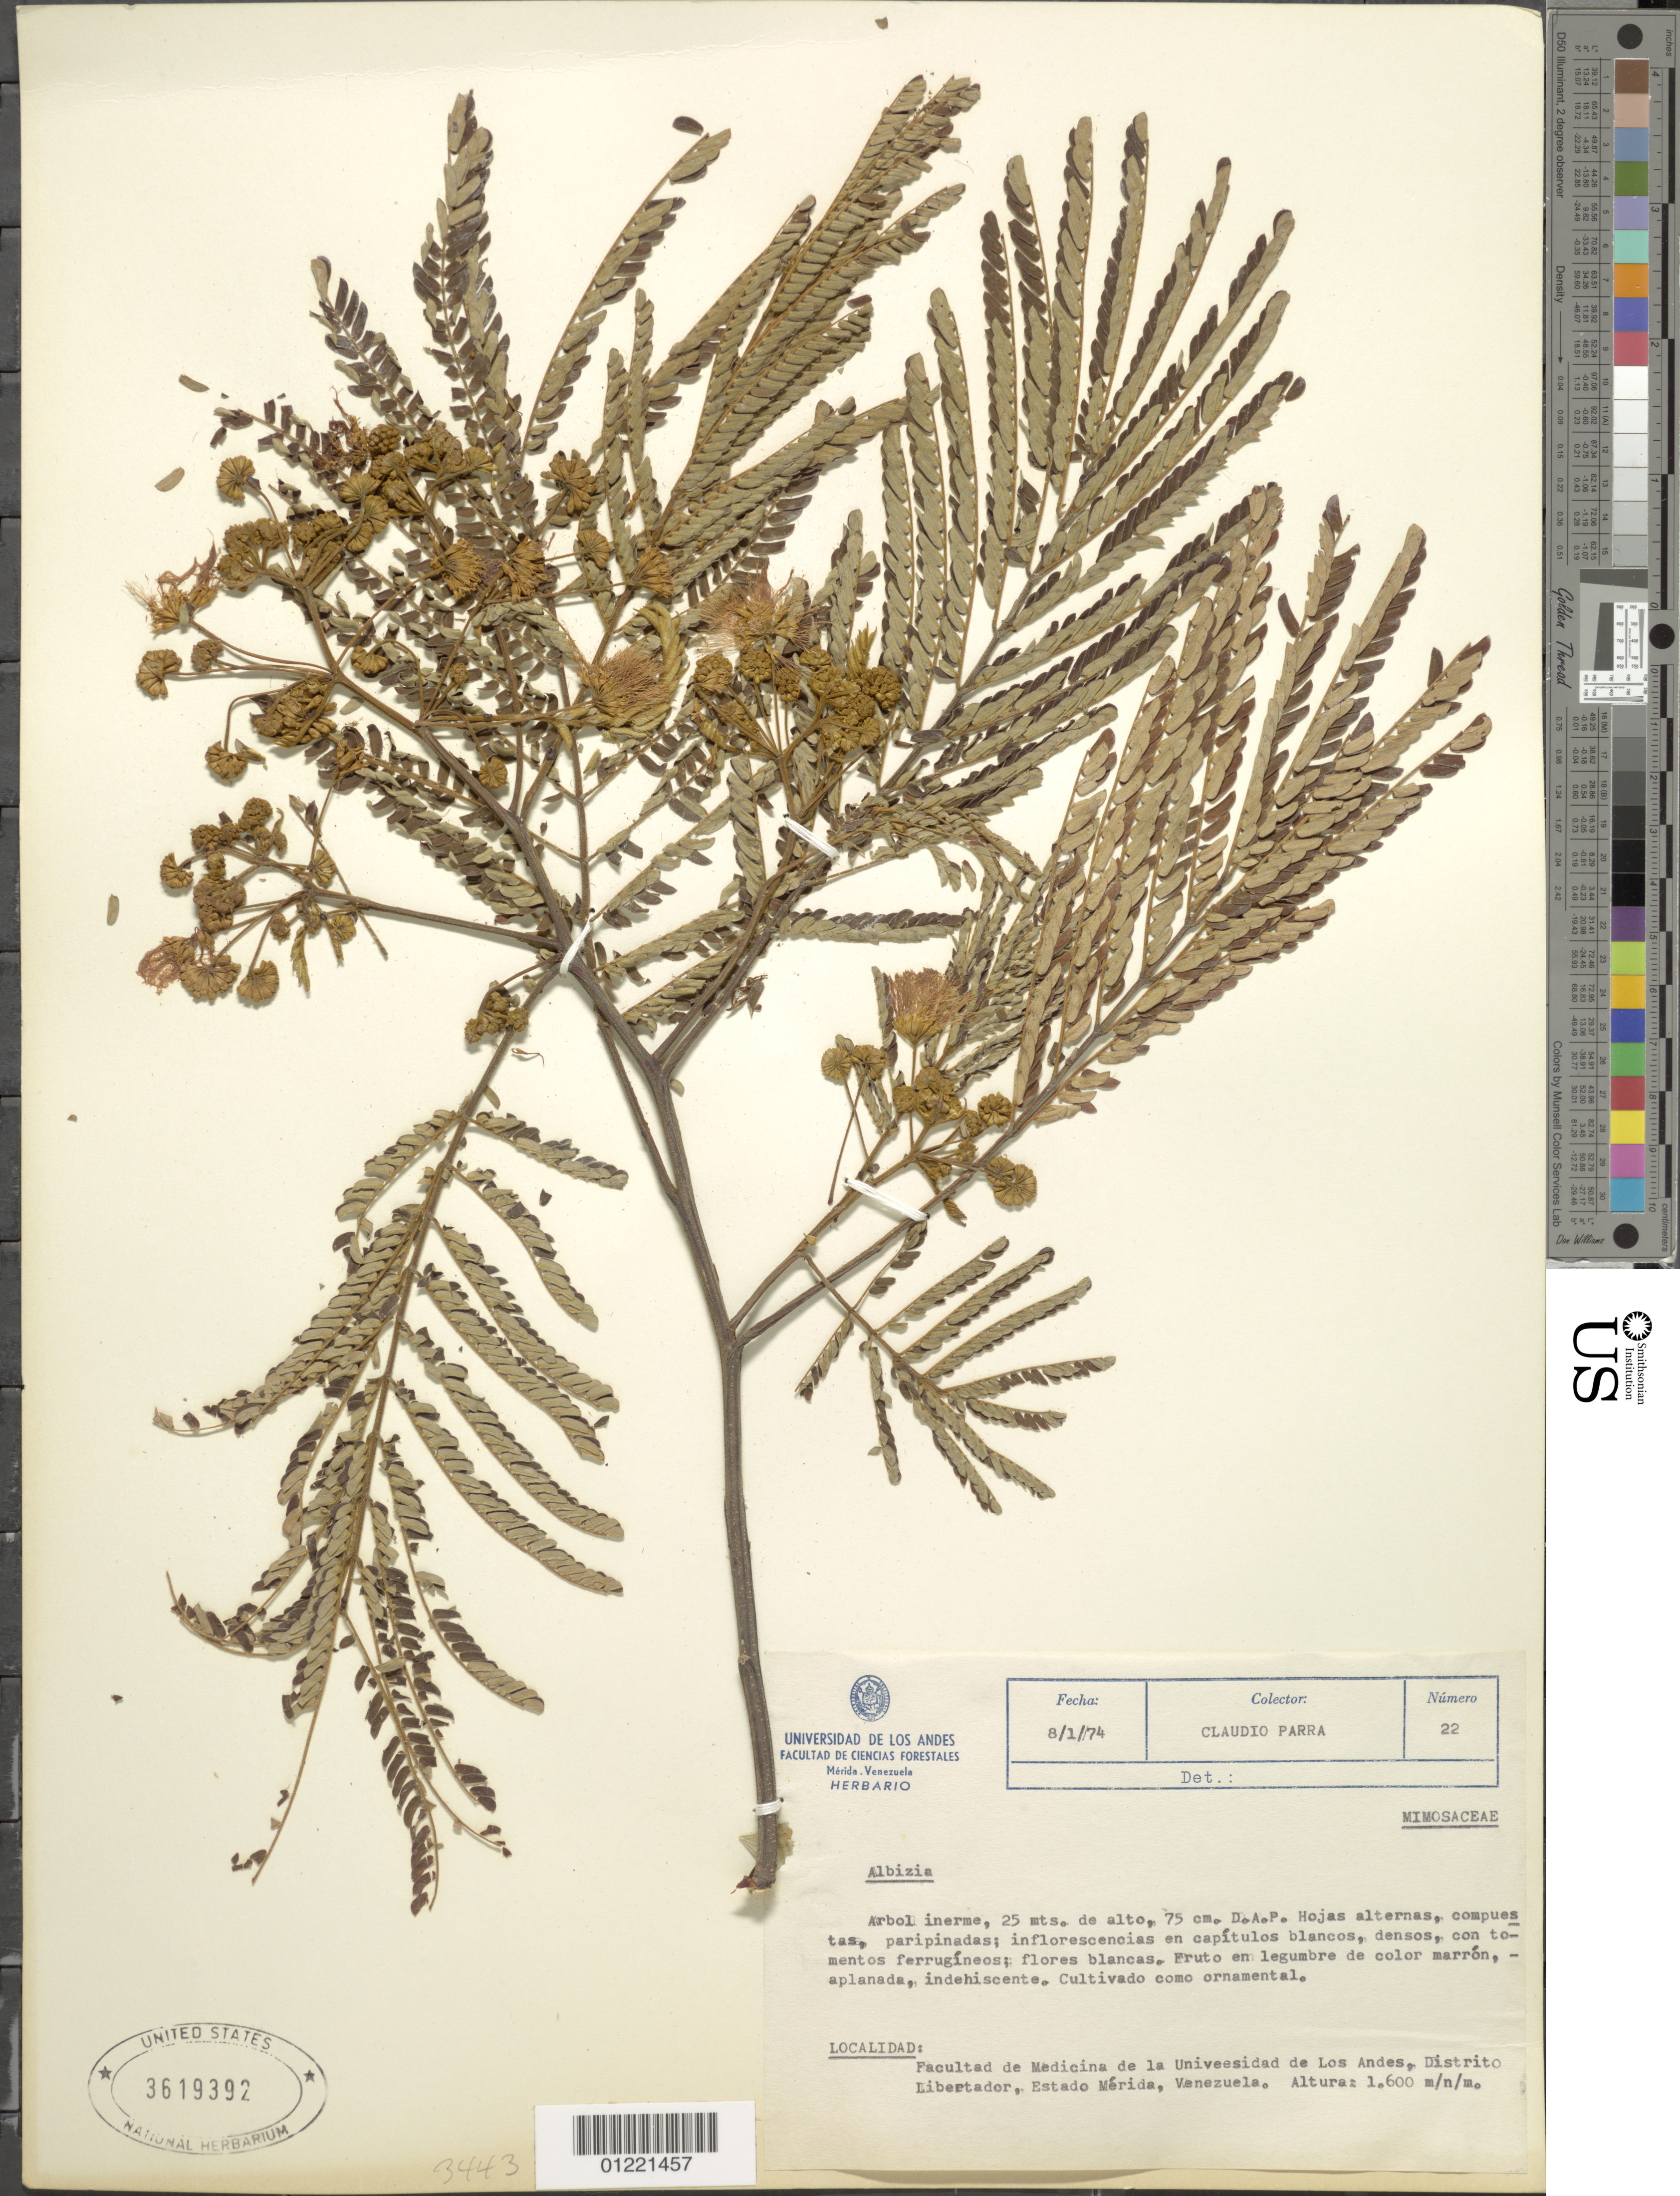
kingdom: Plantae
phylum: Tracheophyta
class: Magnoliopsida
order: Fabales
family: Fabaceae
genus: Pseudosamanea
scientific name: Pseudosamanea carbonaria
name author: (Britton) Koenen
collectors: C. Parra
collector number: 22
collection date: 1974-01-08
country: Venezuela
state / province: Mérida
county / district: Libertador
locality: Facultad de Medicina de la Universidad de Los Andes.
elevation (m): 1600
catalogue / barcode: US 3619392